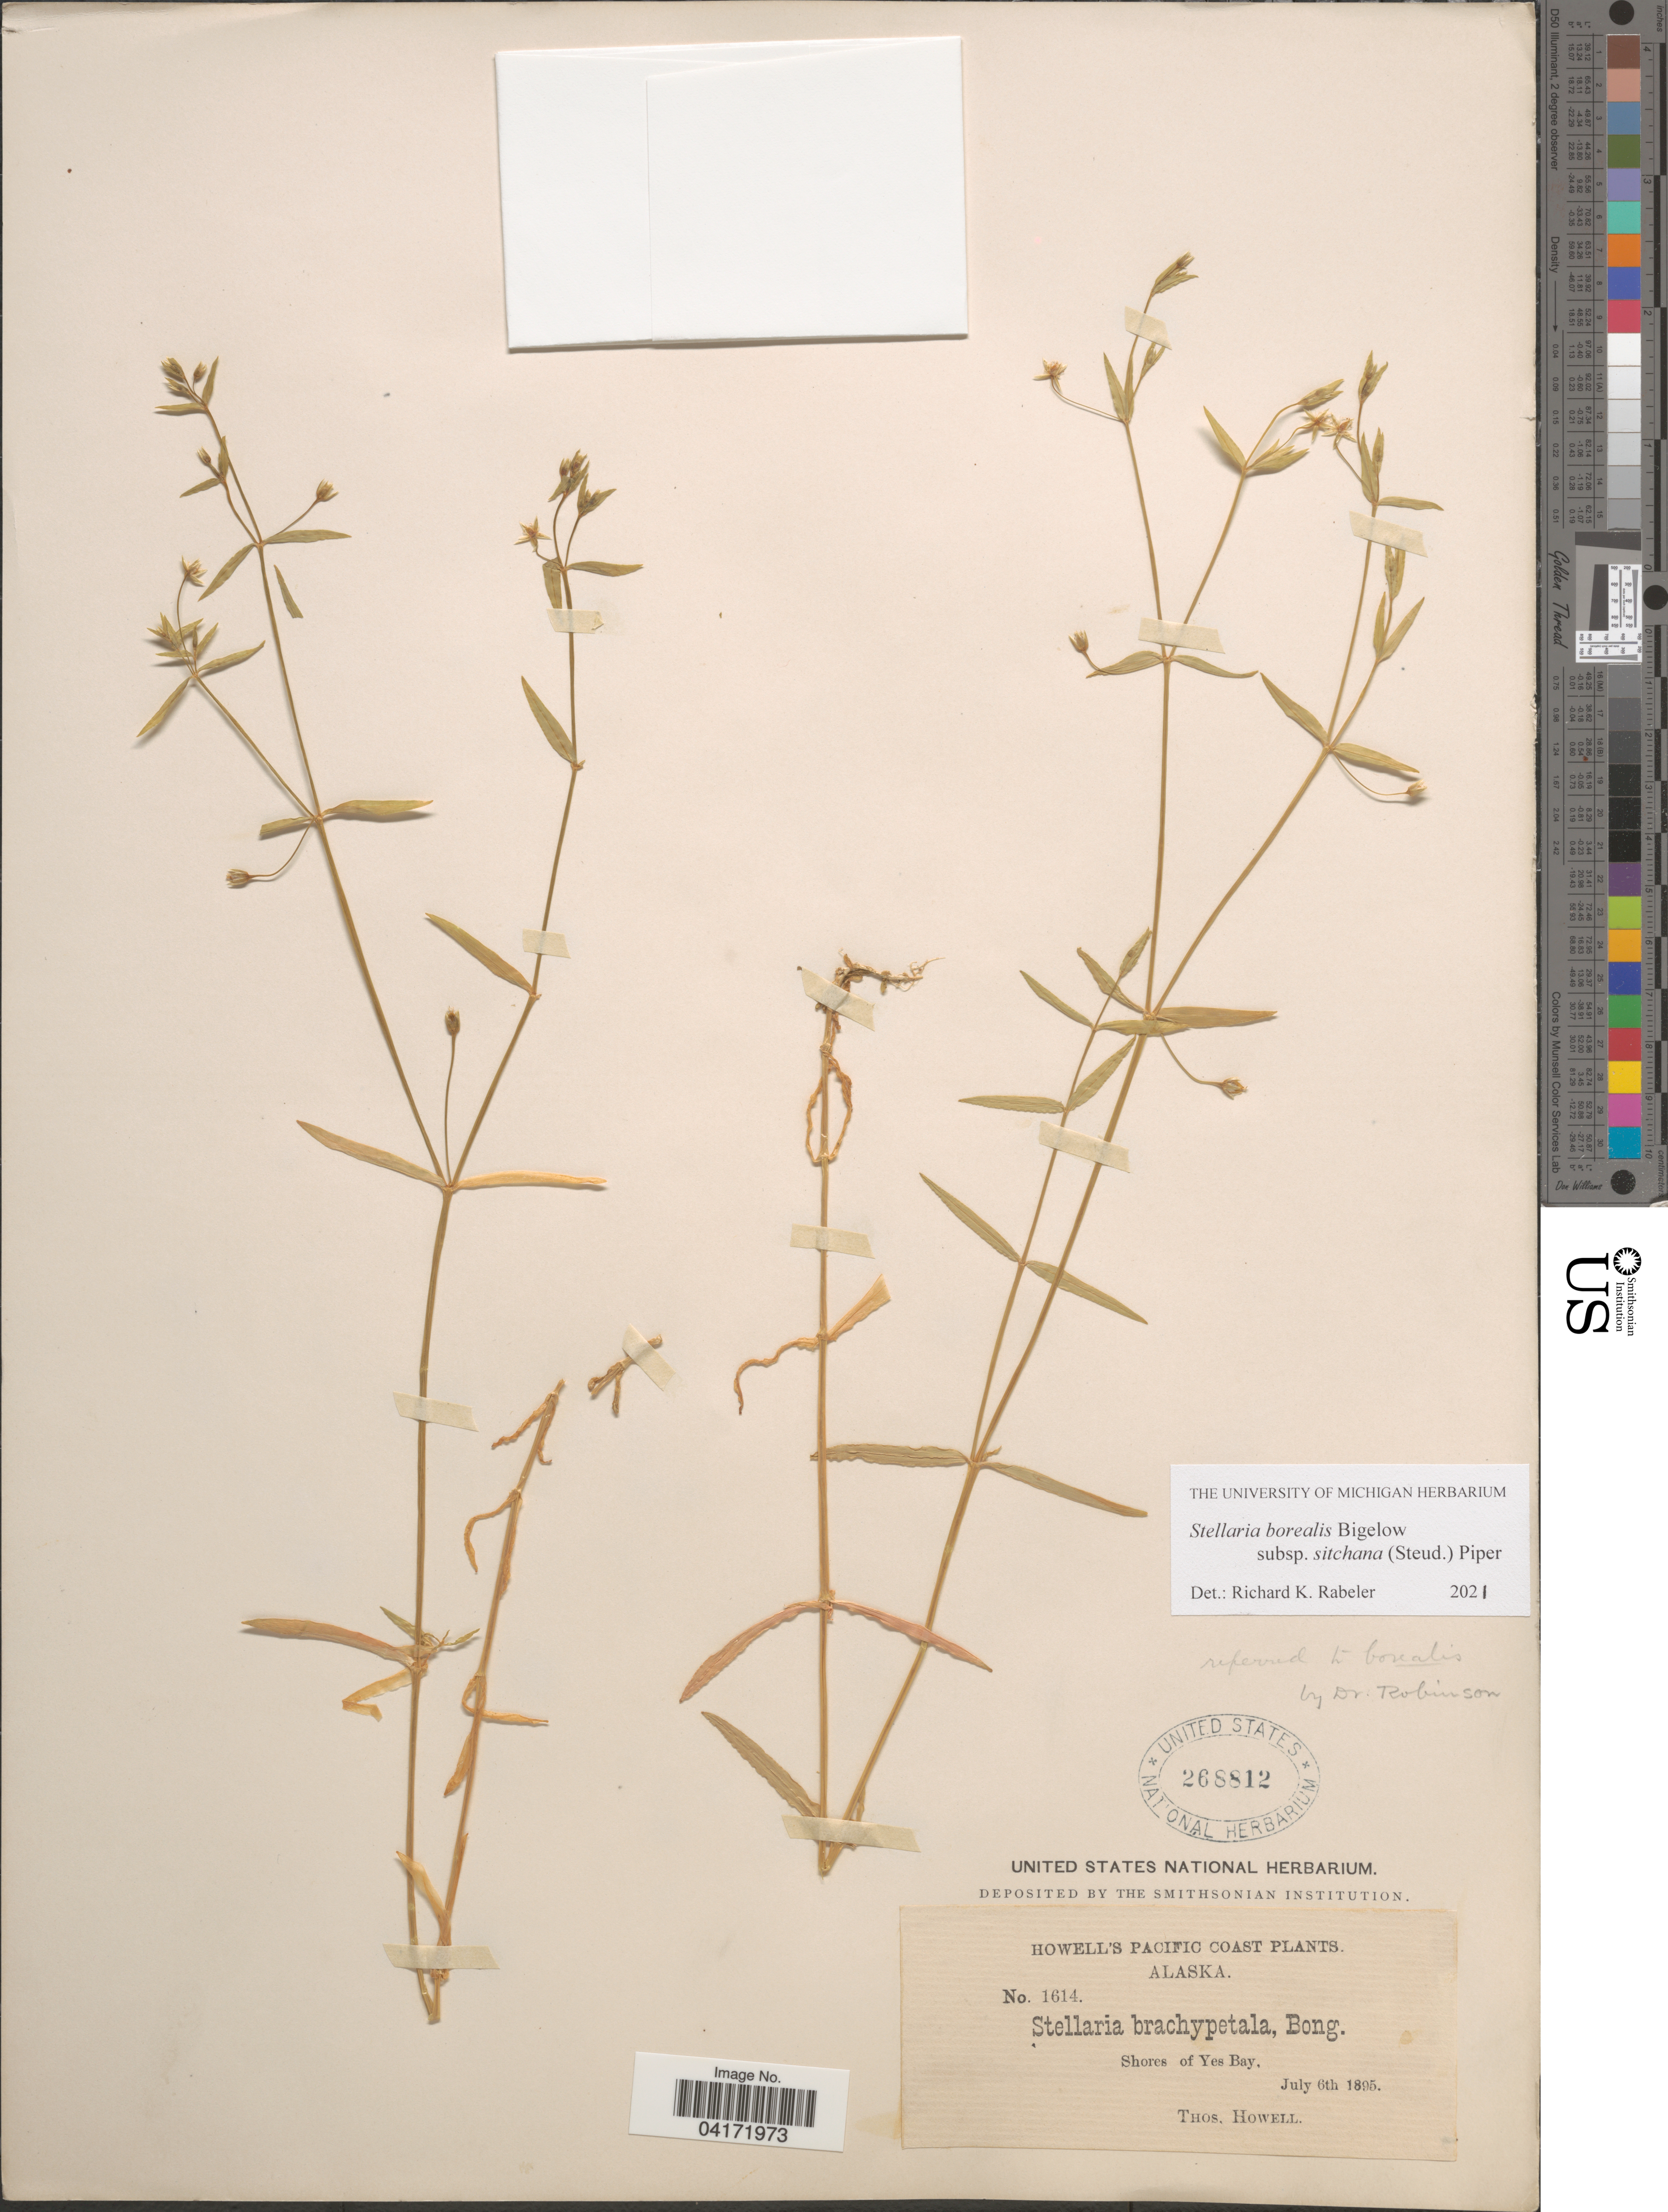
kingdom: Plantae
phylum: Tracheophyta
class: Magnoliopsida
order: Caryophyllales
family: Caryophyllaceae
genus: Stellaria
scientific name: Stellaria borealis subsp. sitchana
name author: (Steud.) Piper & Beattie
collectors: T. Howell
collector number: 1614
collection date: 1895-07-06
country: United States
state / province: Alaska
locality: Pacific Coast. Shores of Yes Bay.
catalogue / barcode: US 268812